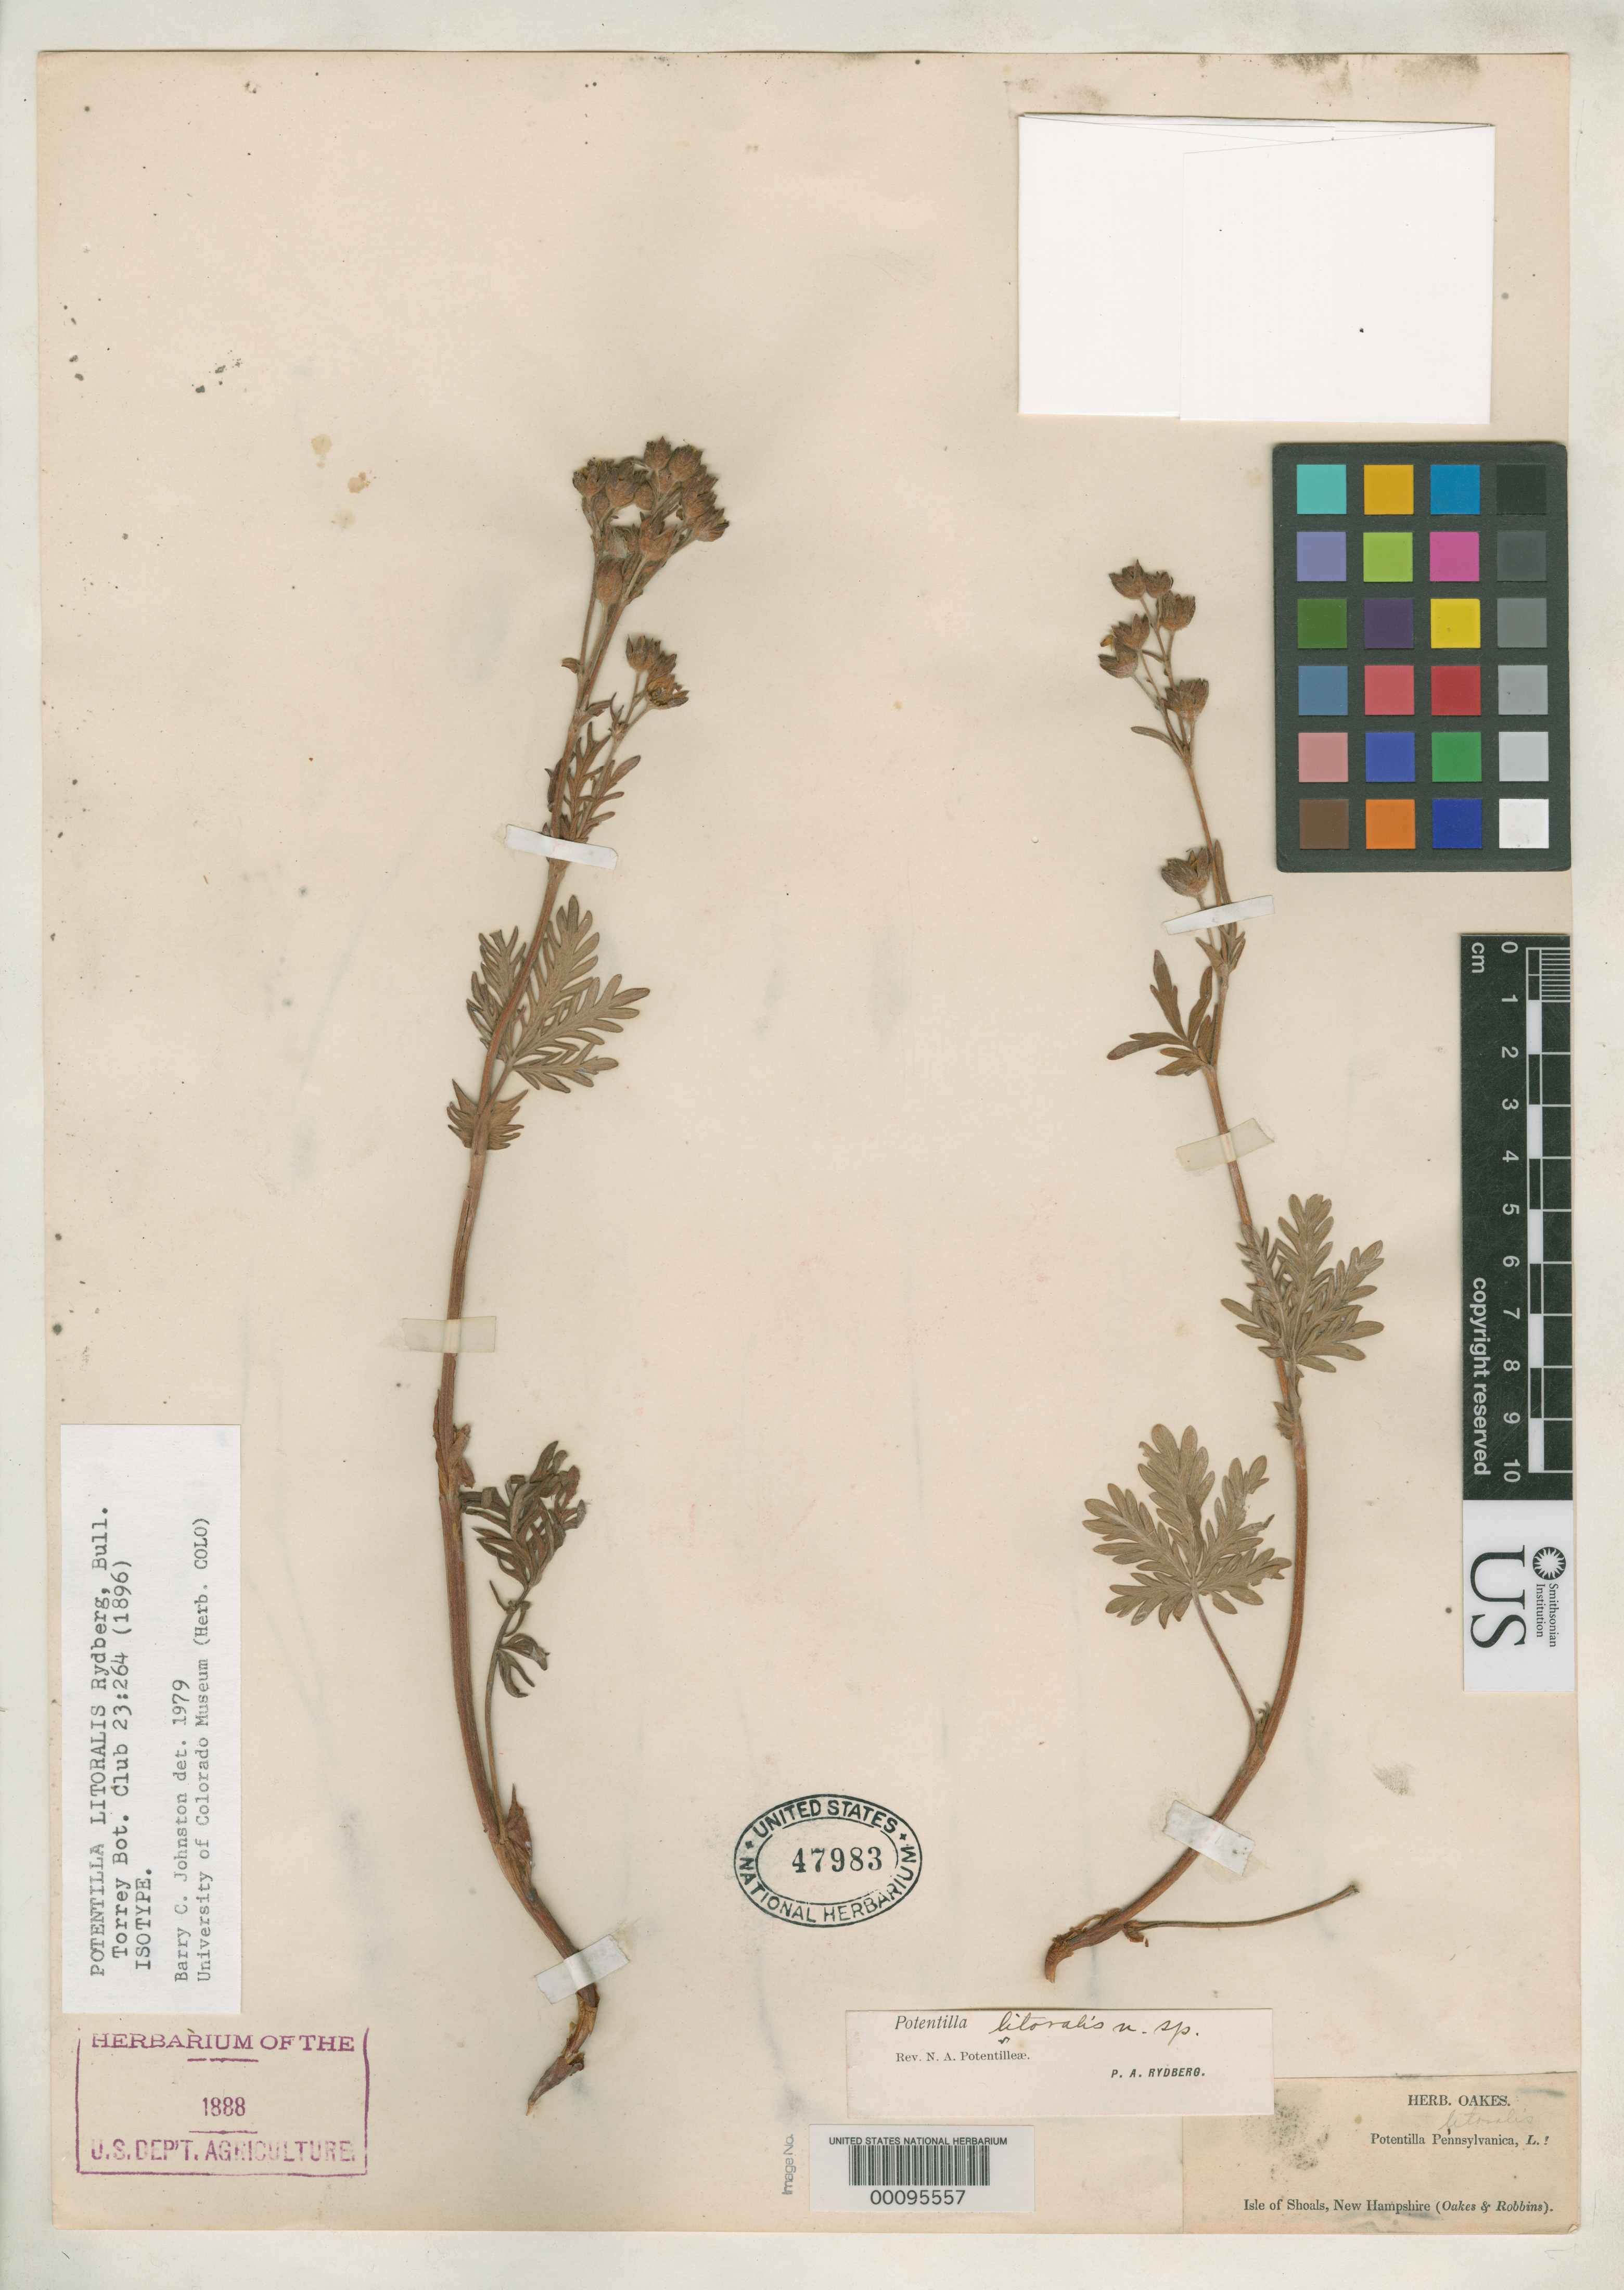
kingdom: Plantae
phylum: Tracheophyta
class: Magnoliopsida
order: Rosales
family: Rosaceae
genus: Potentilla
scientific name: Potentilla litoralis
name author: Rydb.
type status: Isotype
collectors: W. Oakes & J. W. Robbins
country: United States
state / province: New Hampshire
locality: Isle of Shoals.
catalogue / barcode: US 47983